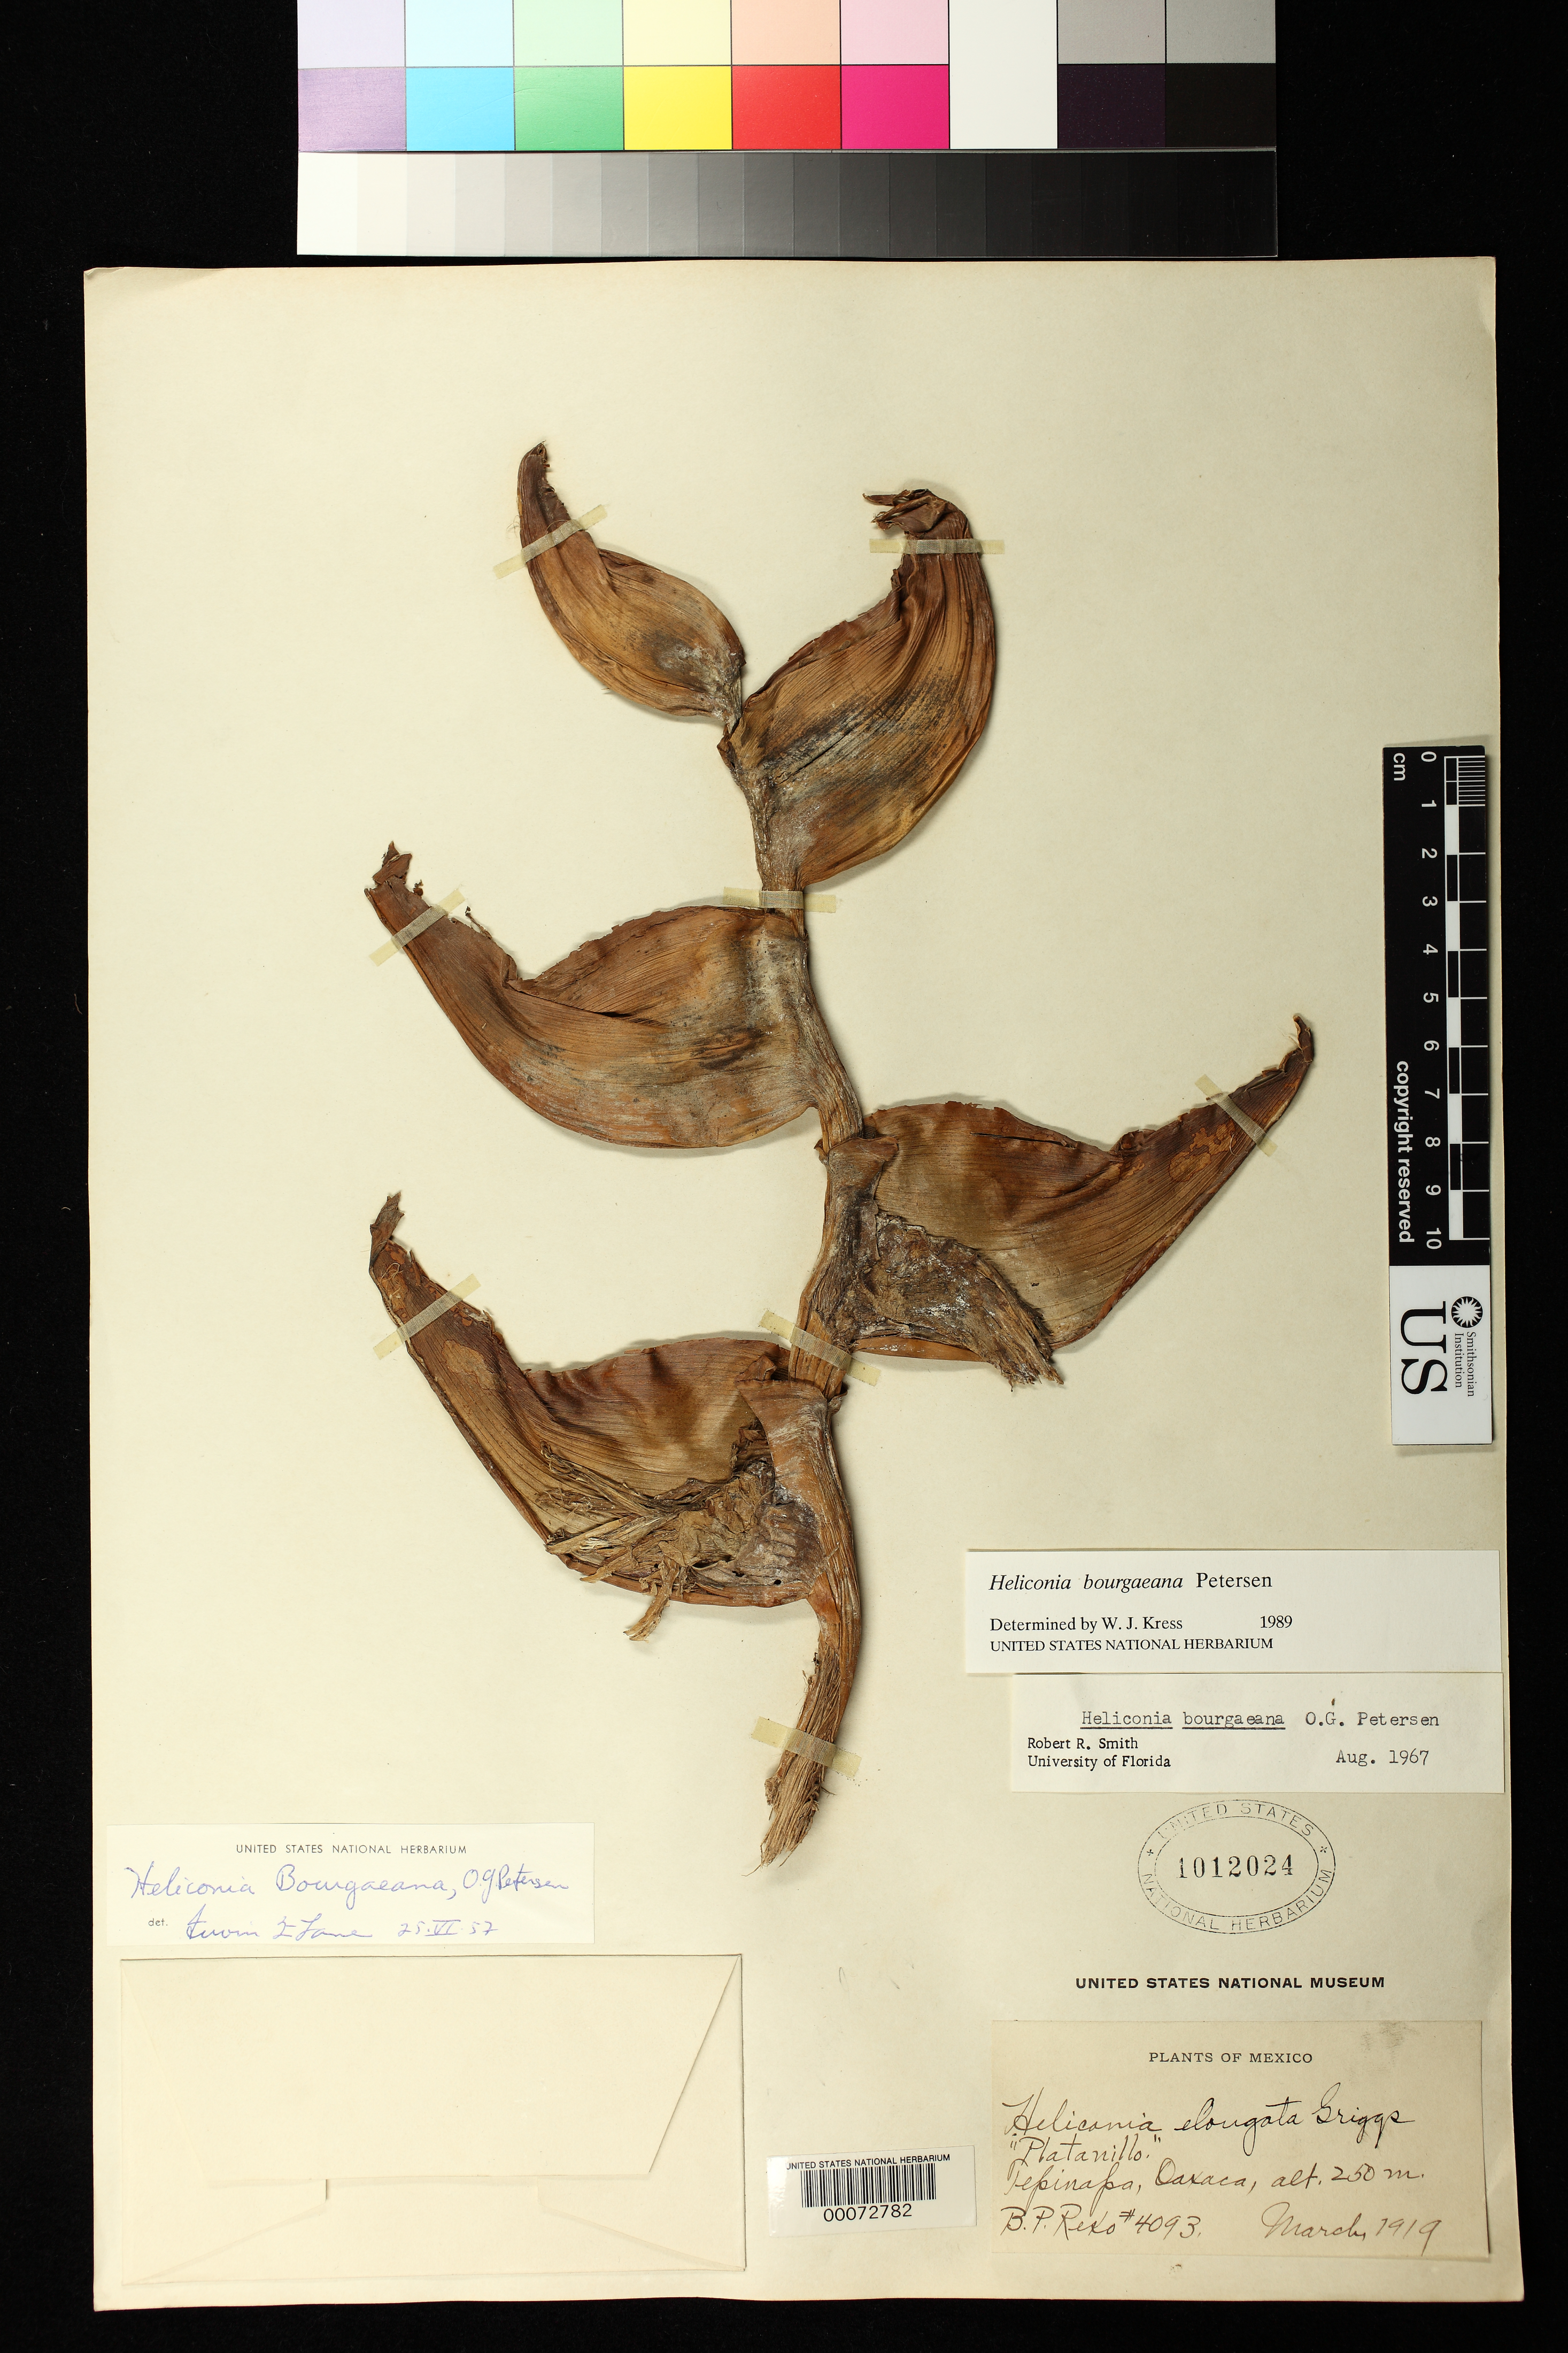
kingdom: Plantae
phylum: Tracheophyta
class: Liliopsida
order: Zingiberales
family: Heliconiaceae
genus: Heliconia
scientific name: Heliconia bourgaeana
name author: Petersen in Mart.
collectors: B. P. Reko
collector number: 4093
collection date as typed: Mar 1919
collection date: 1919-03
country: Mexico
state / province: Oaxaca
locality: Tepinapa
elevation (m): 250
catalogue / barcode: US 1012024